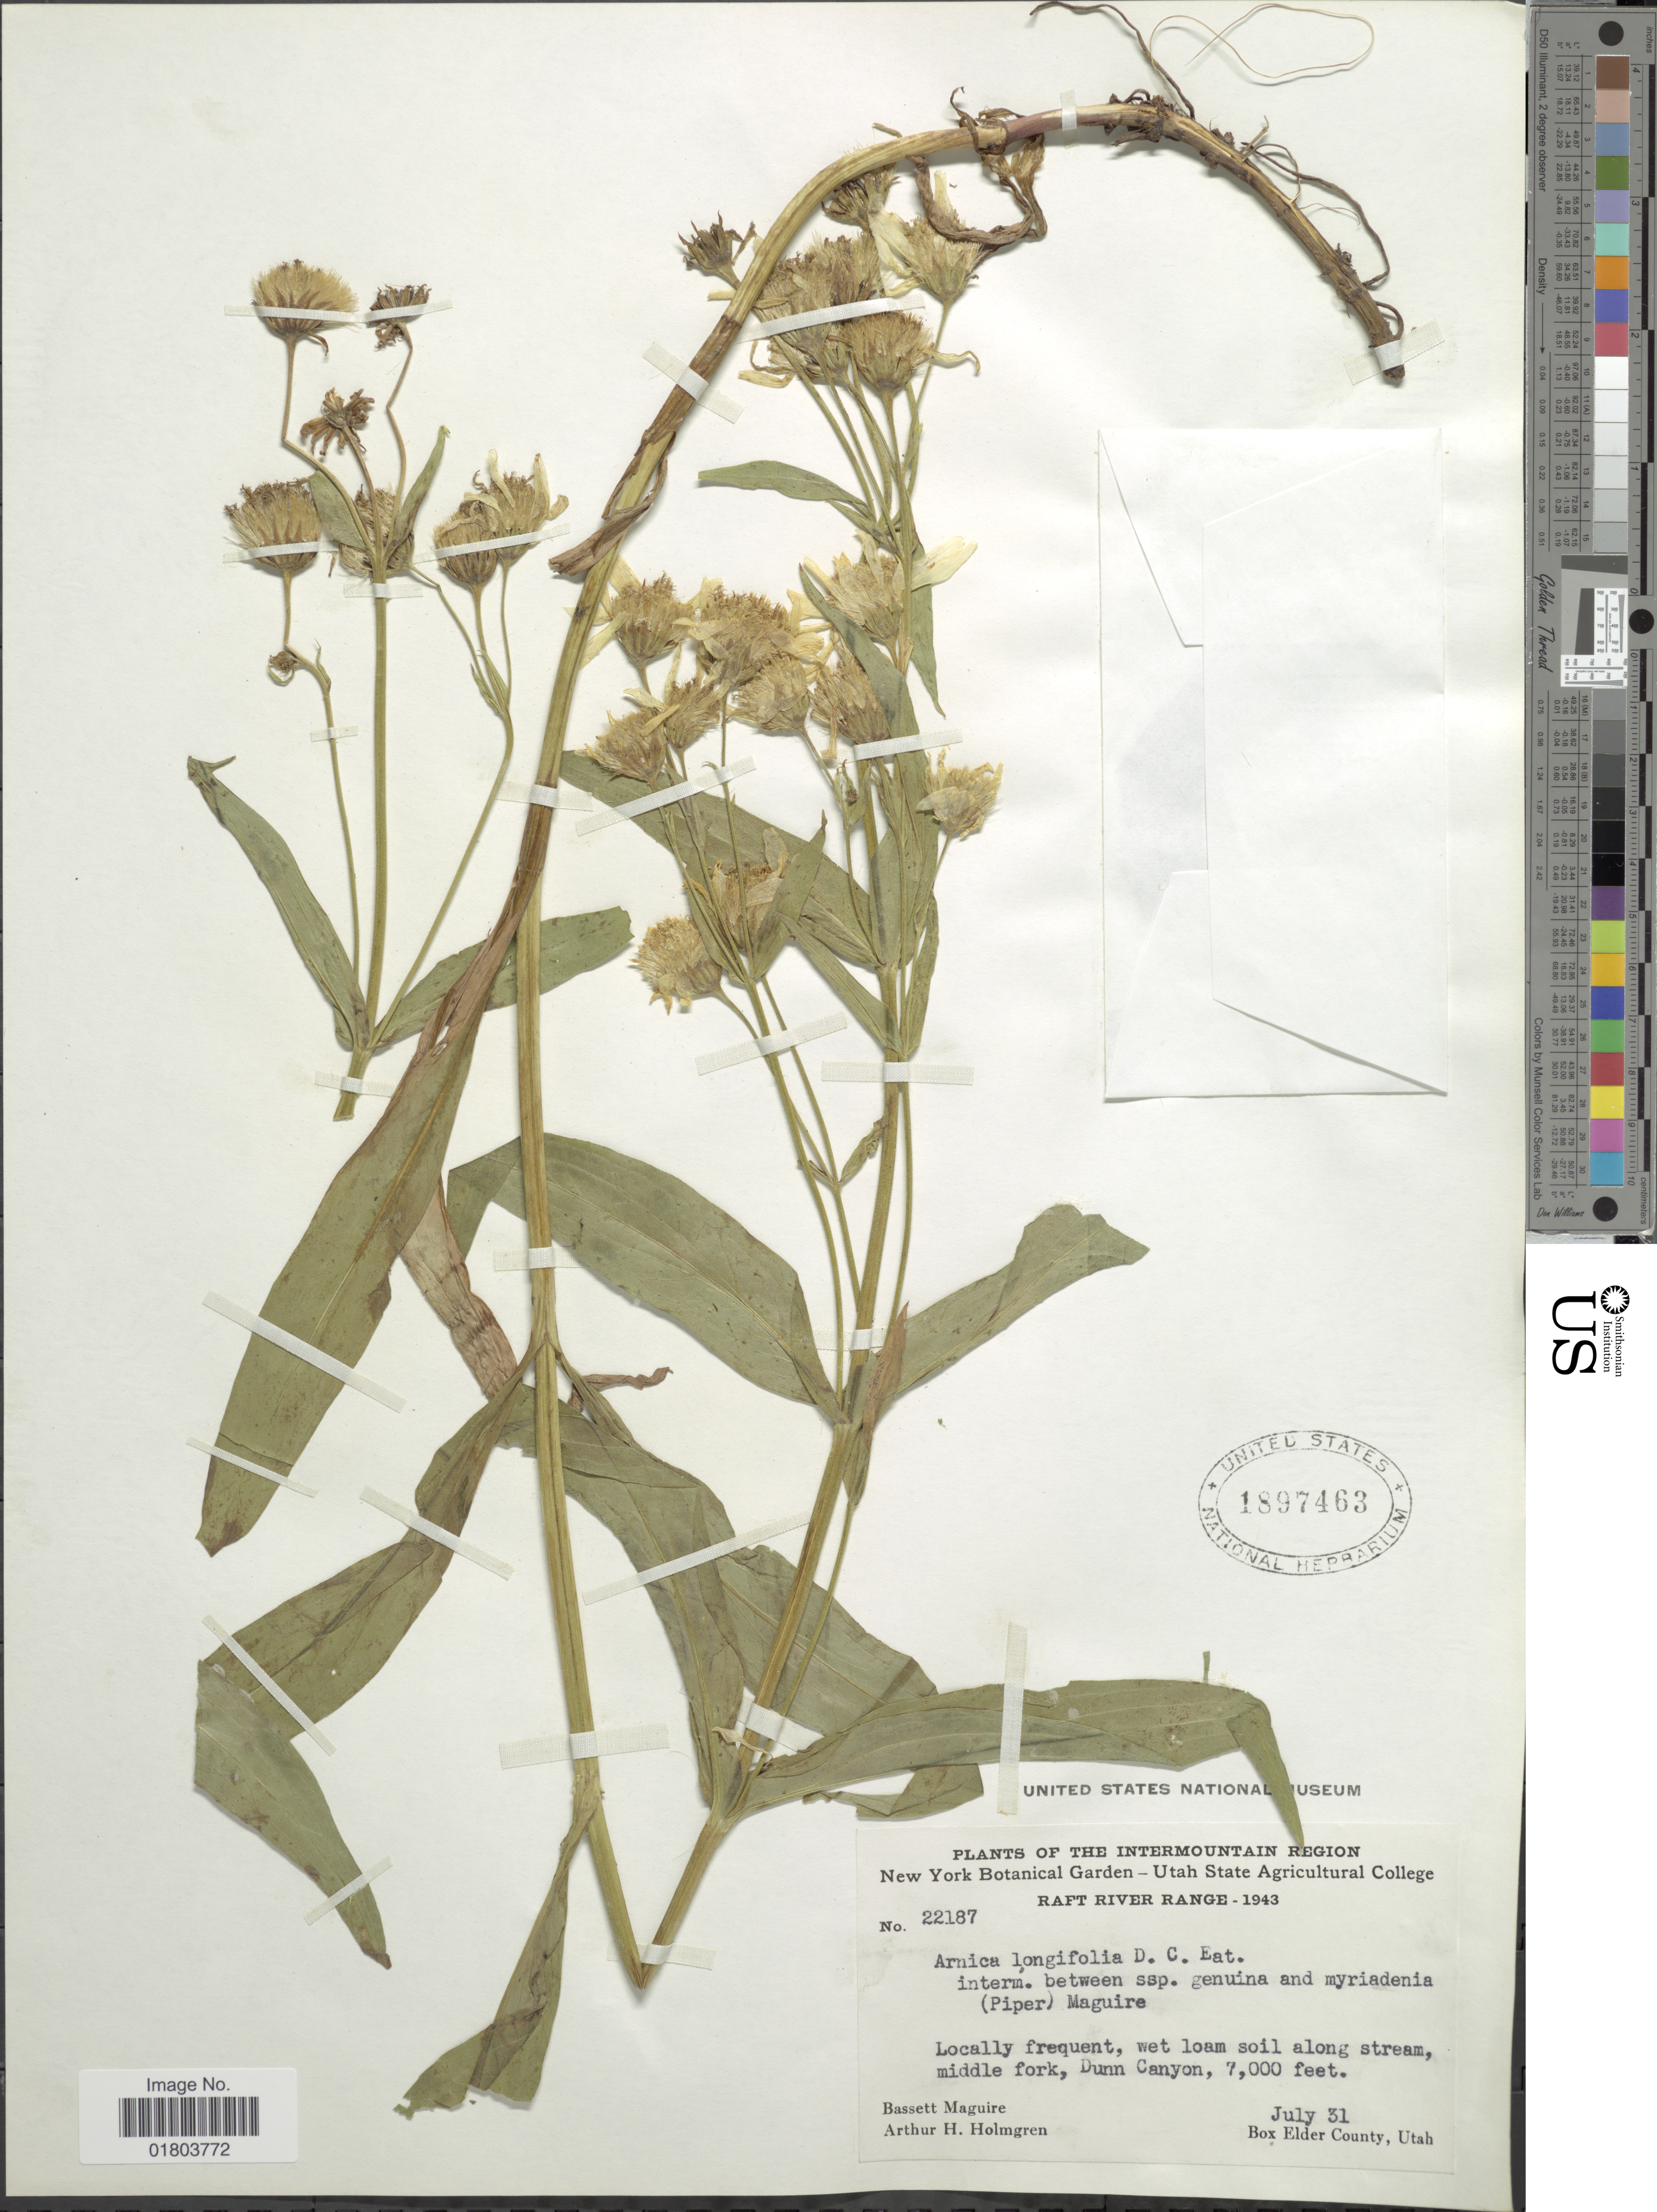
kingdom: Plantae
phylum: Tracheophyta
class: Magnoliopsida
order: Asterales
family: Asteraceae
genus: Arnica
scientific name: Arnica longifolia subsp. genuina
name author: Maguire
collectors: B. Maguire & A. H. Holmgren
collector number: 22187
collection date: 1943-07-31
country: United States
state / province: Utah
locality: The Intermountain Region, Raft River Range, Locally frequent, wet loam soil along stream, middle fork, Dunn Canyon, Box Elder County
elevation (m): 2134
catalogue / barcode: US 1897463